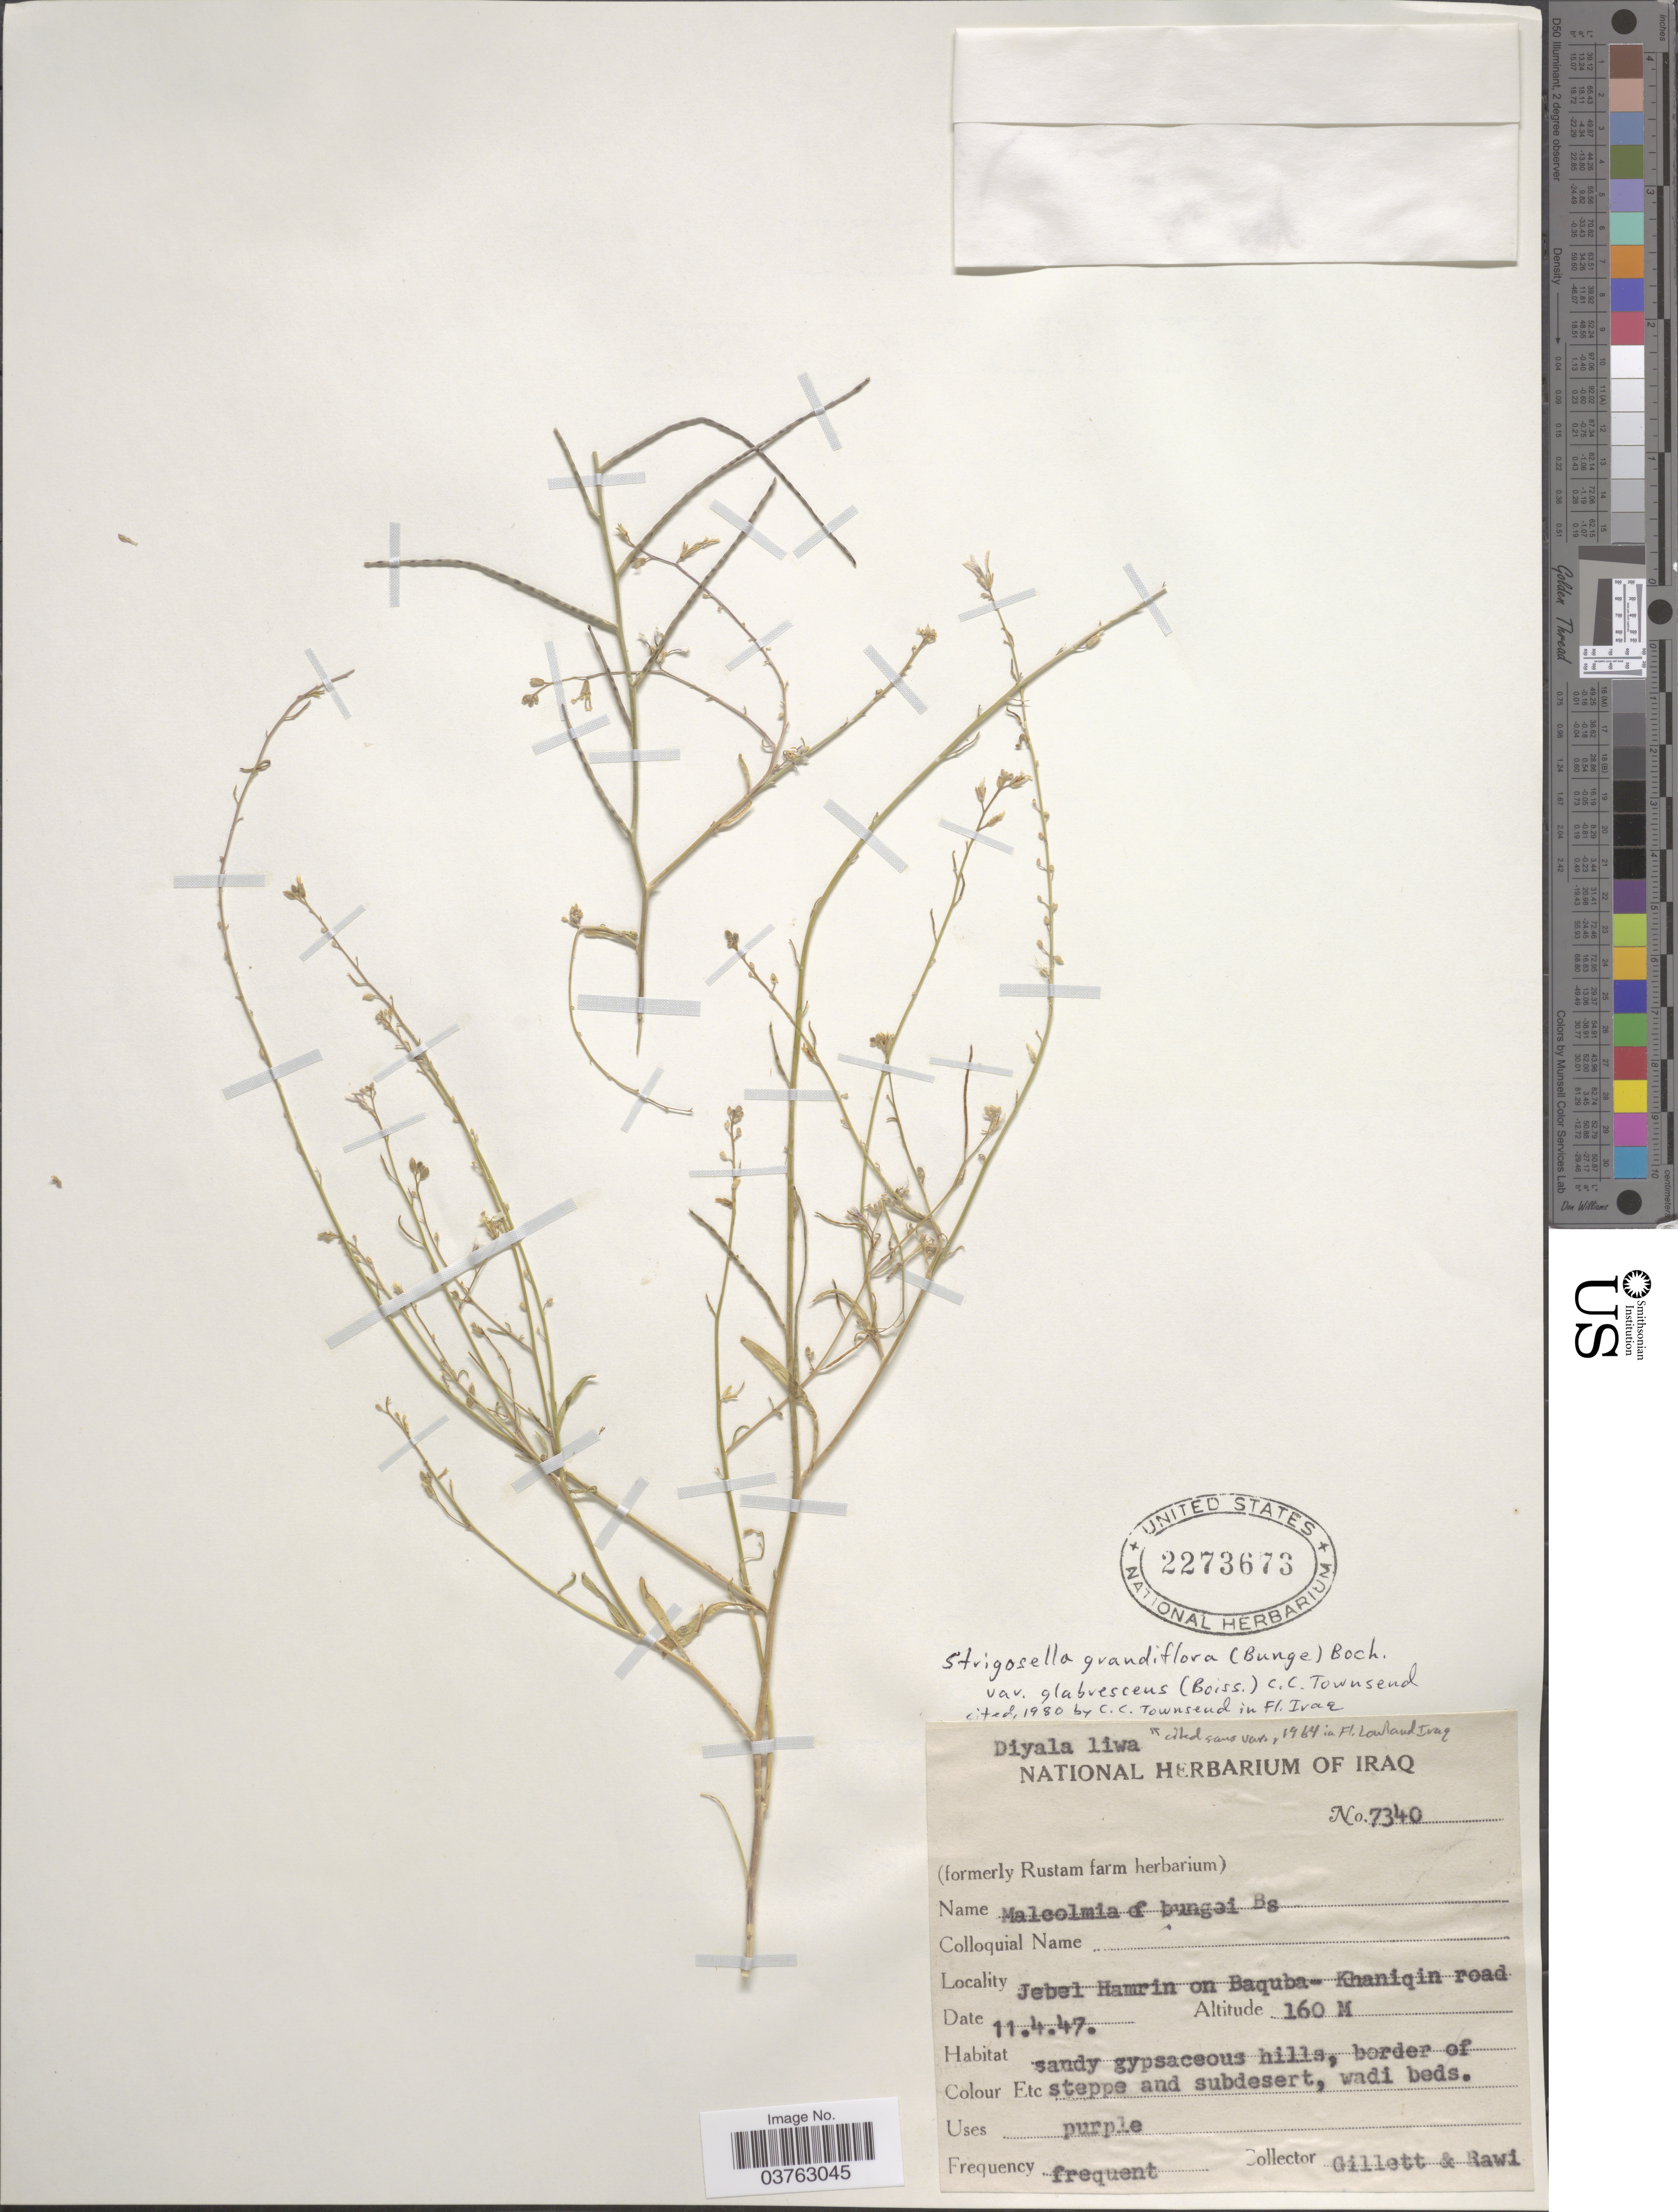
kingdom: Plantae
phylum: Tracheophyta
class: Magnoliopsida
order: Brassicales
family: Brassicaceae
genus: Malcolmia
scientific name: Malcolmia grandiflora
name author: Kuntze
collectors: Gillett, -- & -. Rawi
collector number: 7340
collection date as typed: Transcribed d/m/y: 11/4/47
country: Iraq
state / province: Diyala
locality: Diyala liwa. Jebel Hamrin on Baquba - Khaniqin road.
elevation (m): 160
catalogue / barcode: US 2273673